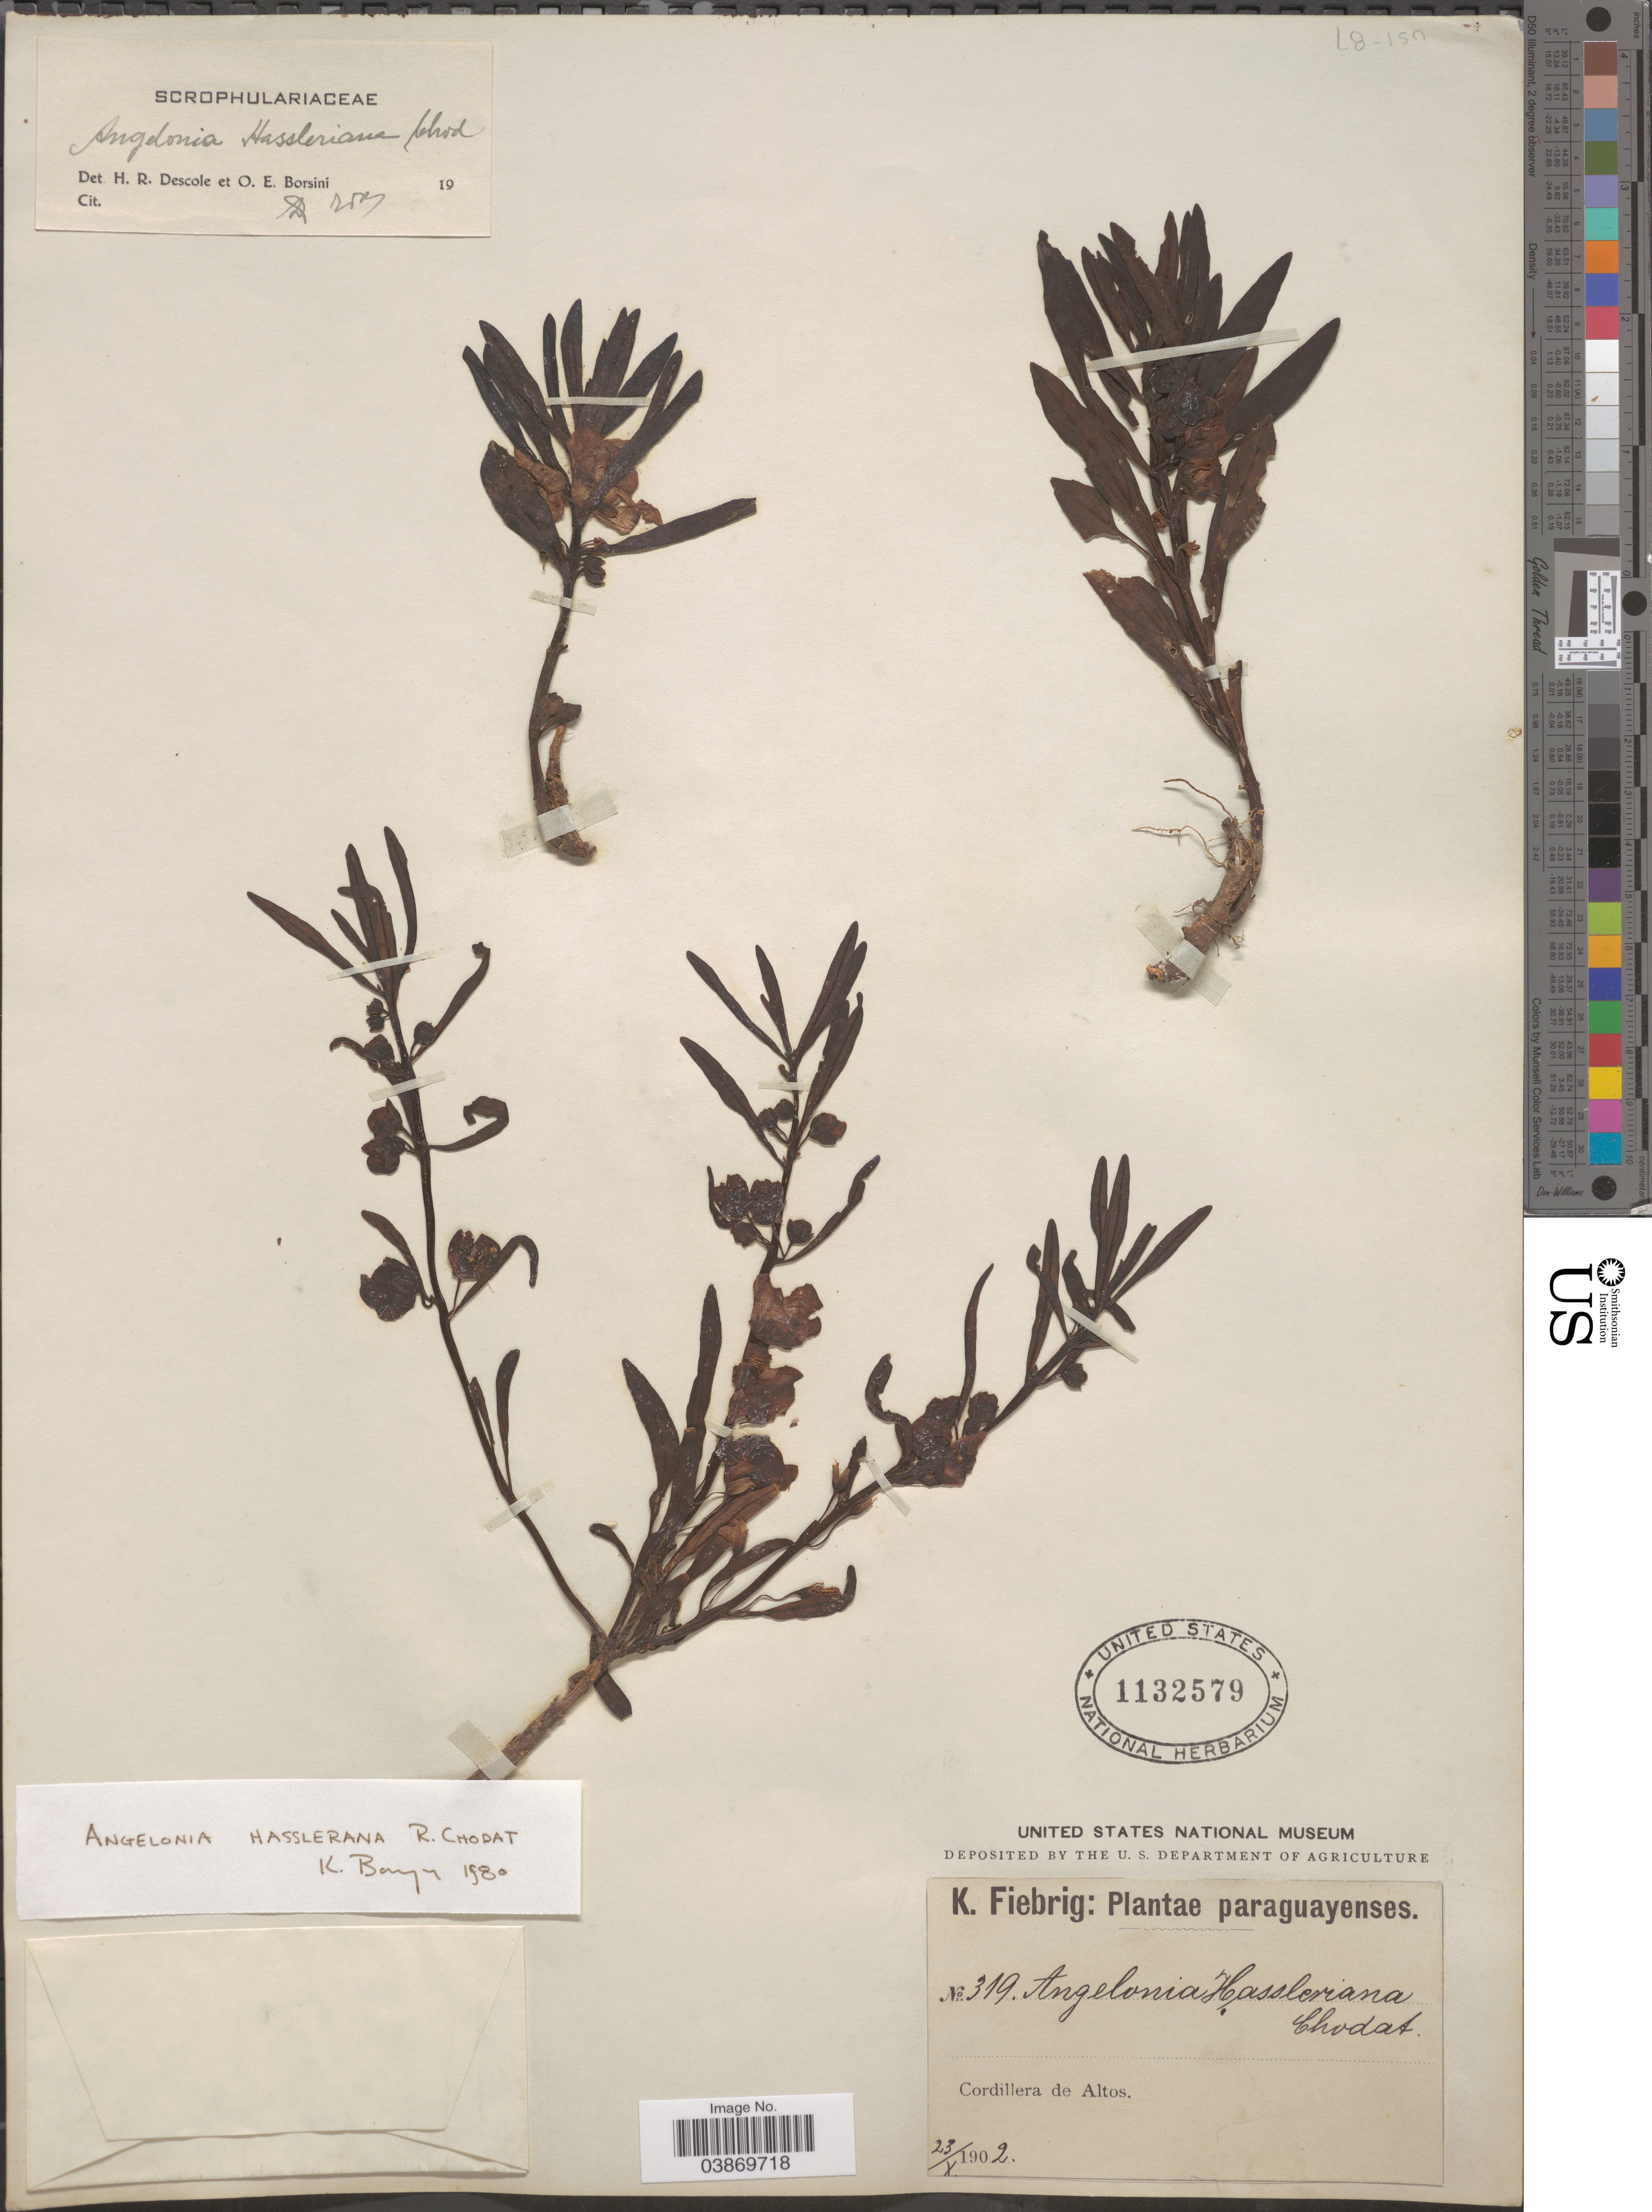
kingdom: Plantae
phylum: Tracheophyta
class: Magnoliopsida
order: Lamiales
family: Plantaginaceae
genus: Angelonia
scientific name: Angelonia hassleriana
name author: Chodat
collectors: K. Fiebrig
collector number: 319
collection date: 1902-10-23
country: Paraguay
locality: Cordillera de Altos.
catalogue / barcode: US 1132579